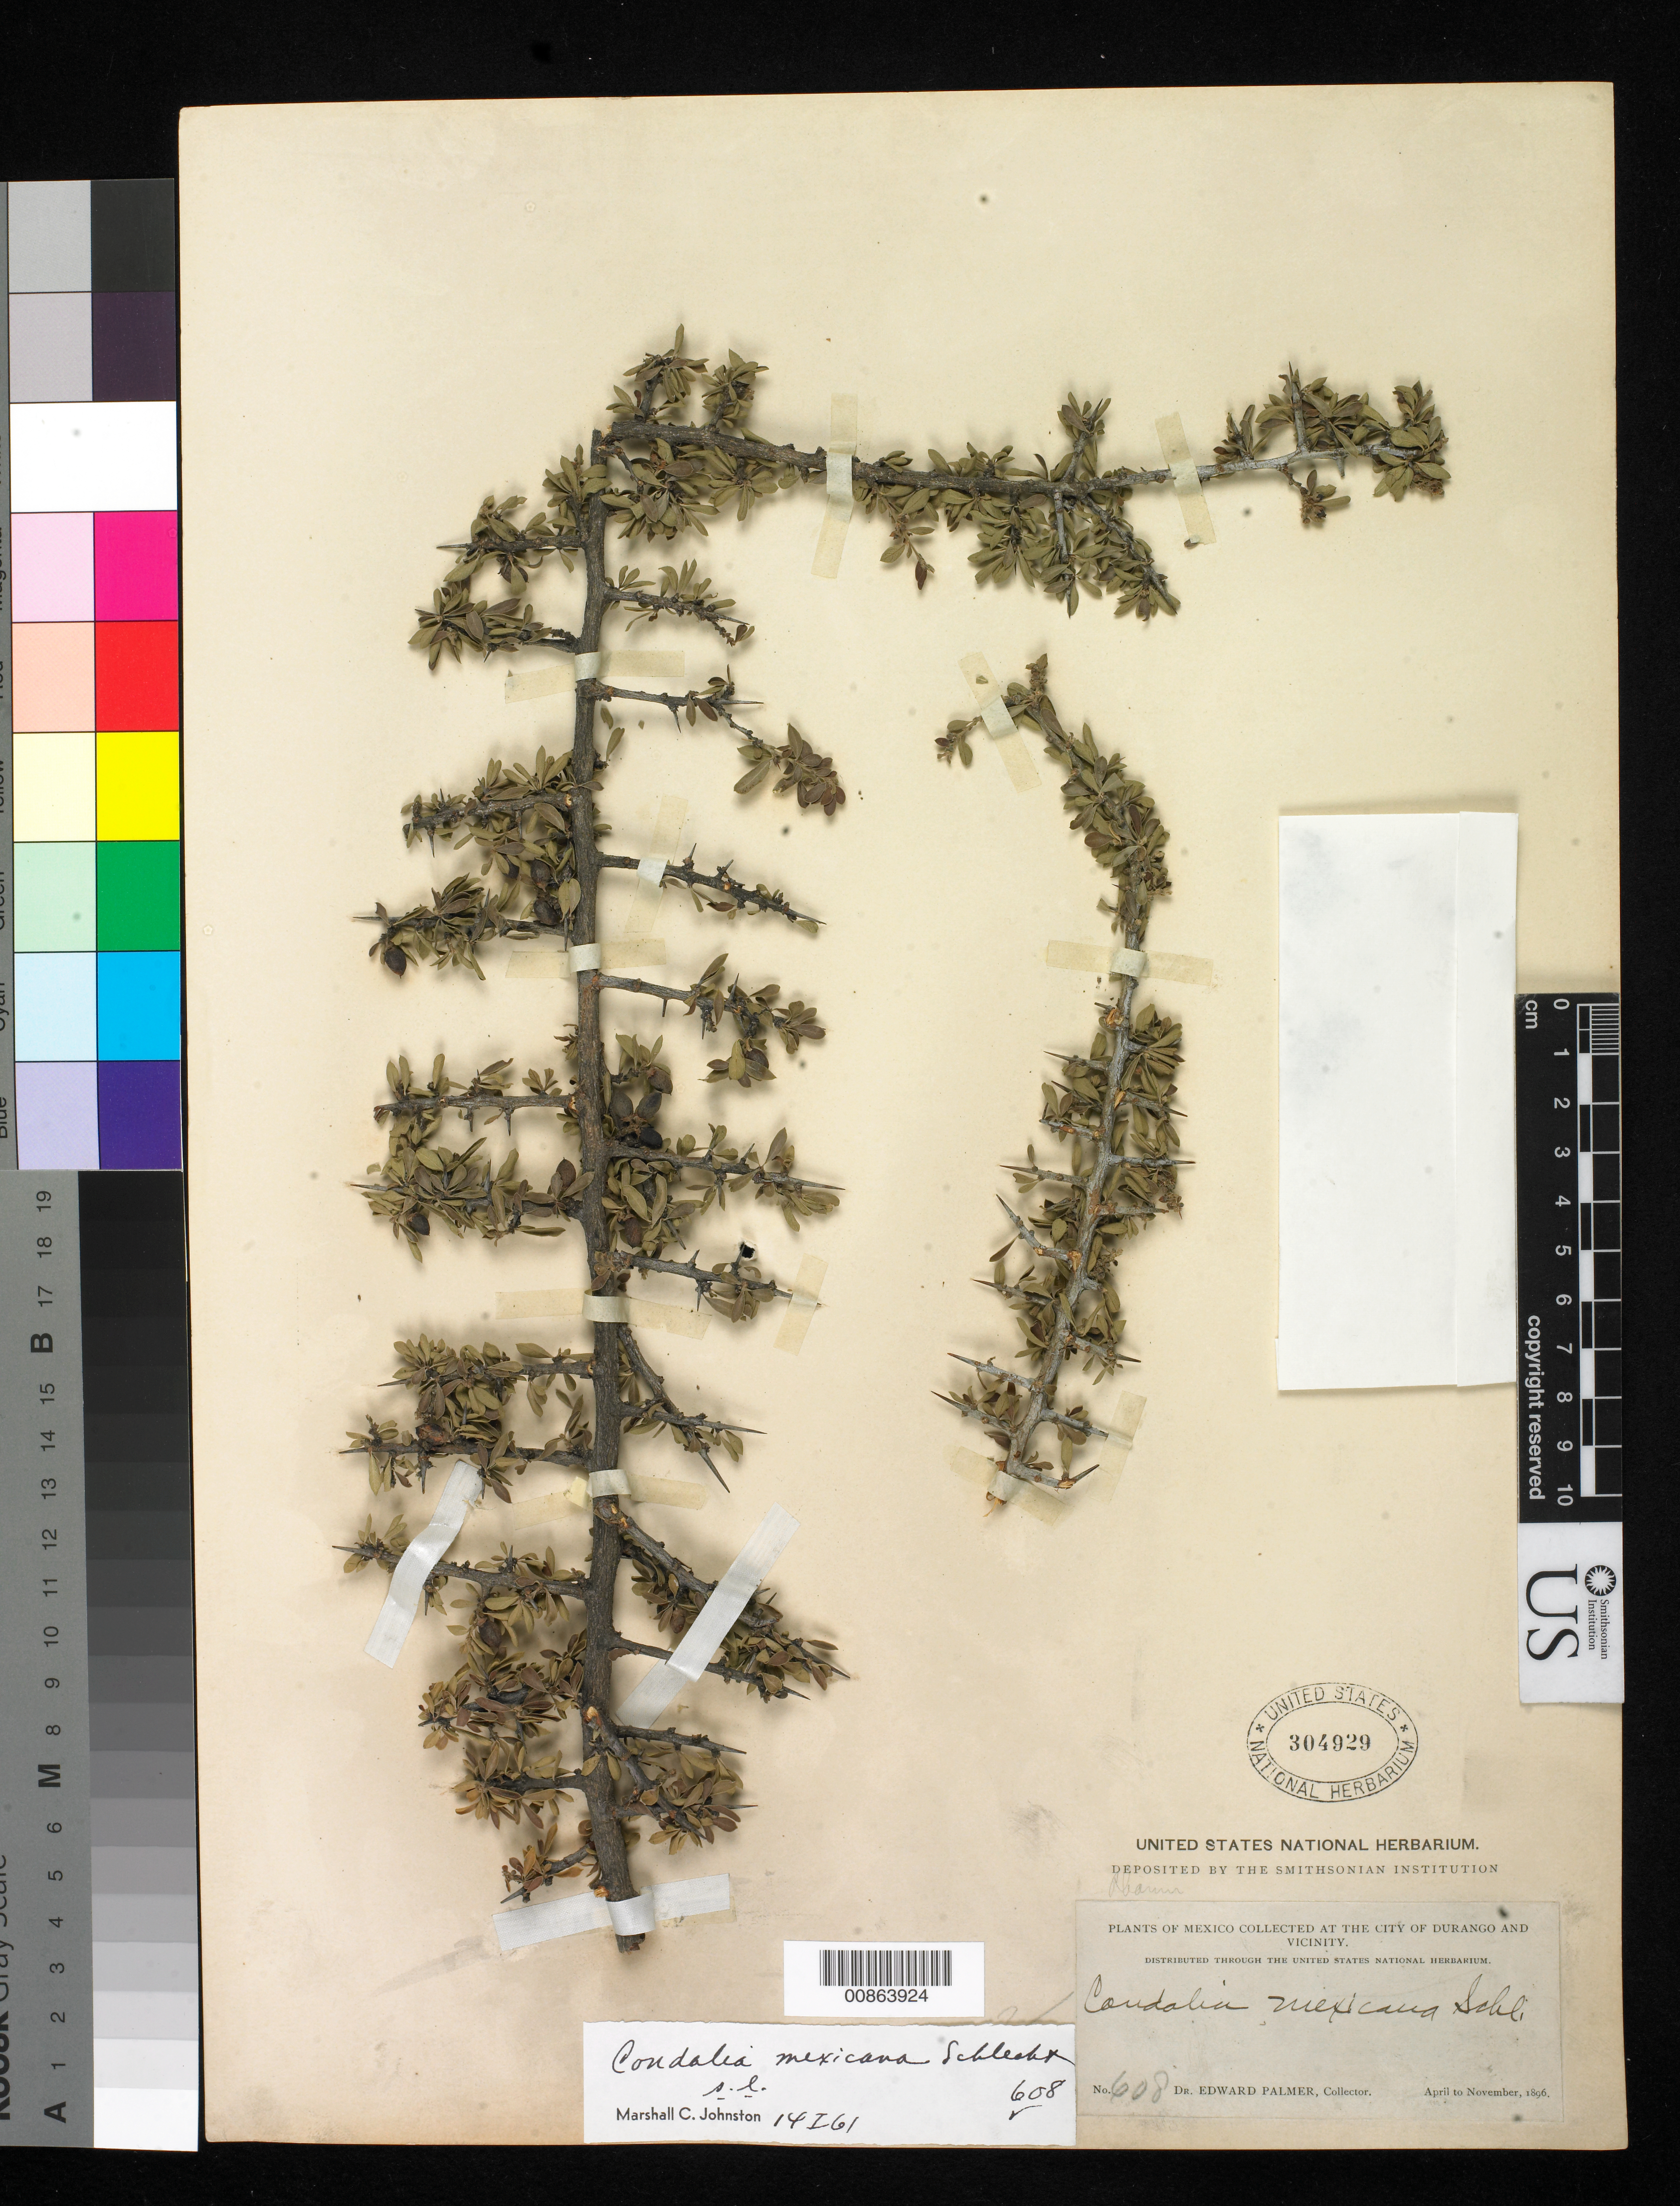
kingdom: Plantae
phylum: Tracheophyta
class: Magnoliopsida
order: Rosales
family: Rhamnaceae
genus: Condalia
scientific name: Condalia mexicana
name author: Schltdl.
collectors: E. Palmer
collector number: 608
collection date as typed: Apr 1896 to -- Nov 1896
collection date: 1896-04/1896-11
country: Mexico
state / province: Durango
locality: City of Durango and vicinity.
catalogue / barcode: US 304929